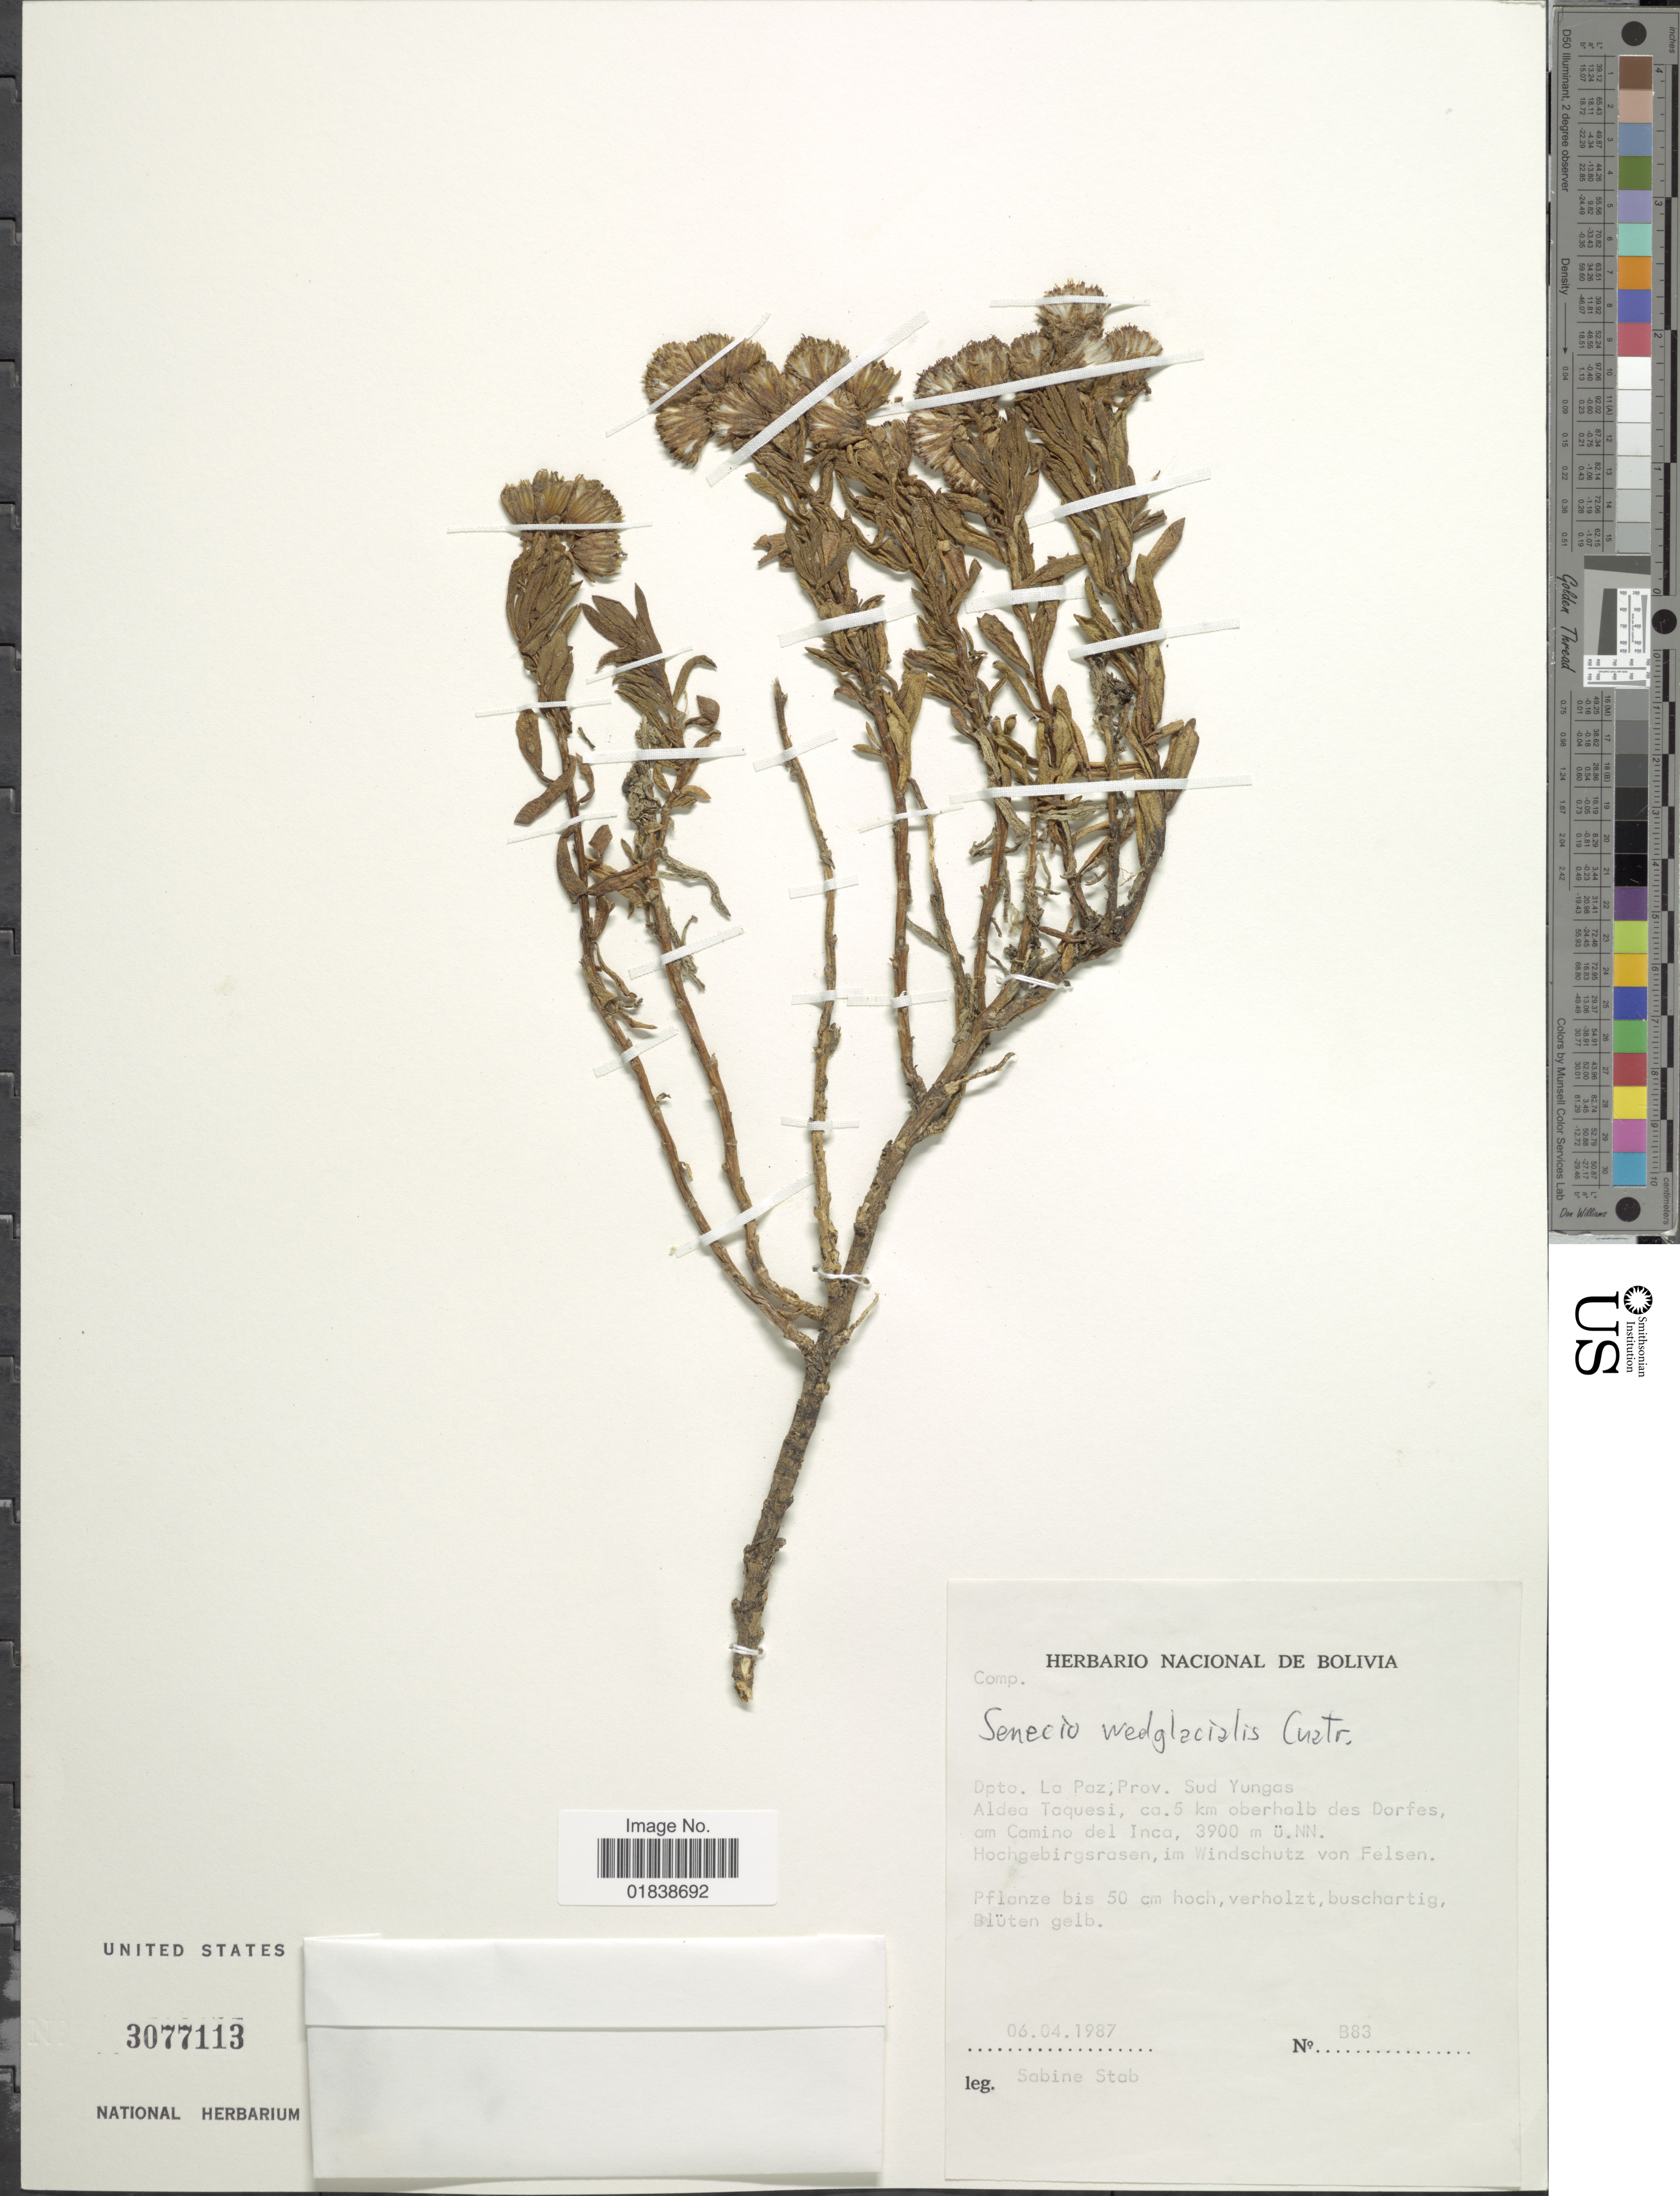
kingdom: Plantae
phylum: Tracheophyta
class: Magnoliopsida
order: Asterales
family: Asteraceae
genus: Senecio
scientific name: Senecio wedglacialis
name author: Cuatrec.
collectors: S. Stab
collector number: B83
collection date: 1987-04-06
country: Bolivia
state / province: La Paz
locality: Prov. Sud Yungas, Aldea Taquesi, ca 5 km oberhalb des Dorfes, am Camino del Inca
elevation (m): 3900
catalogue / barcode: US 3077113